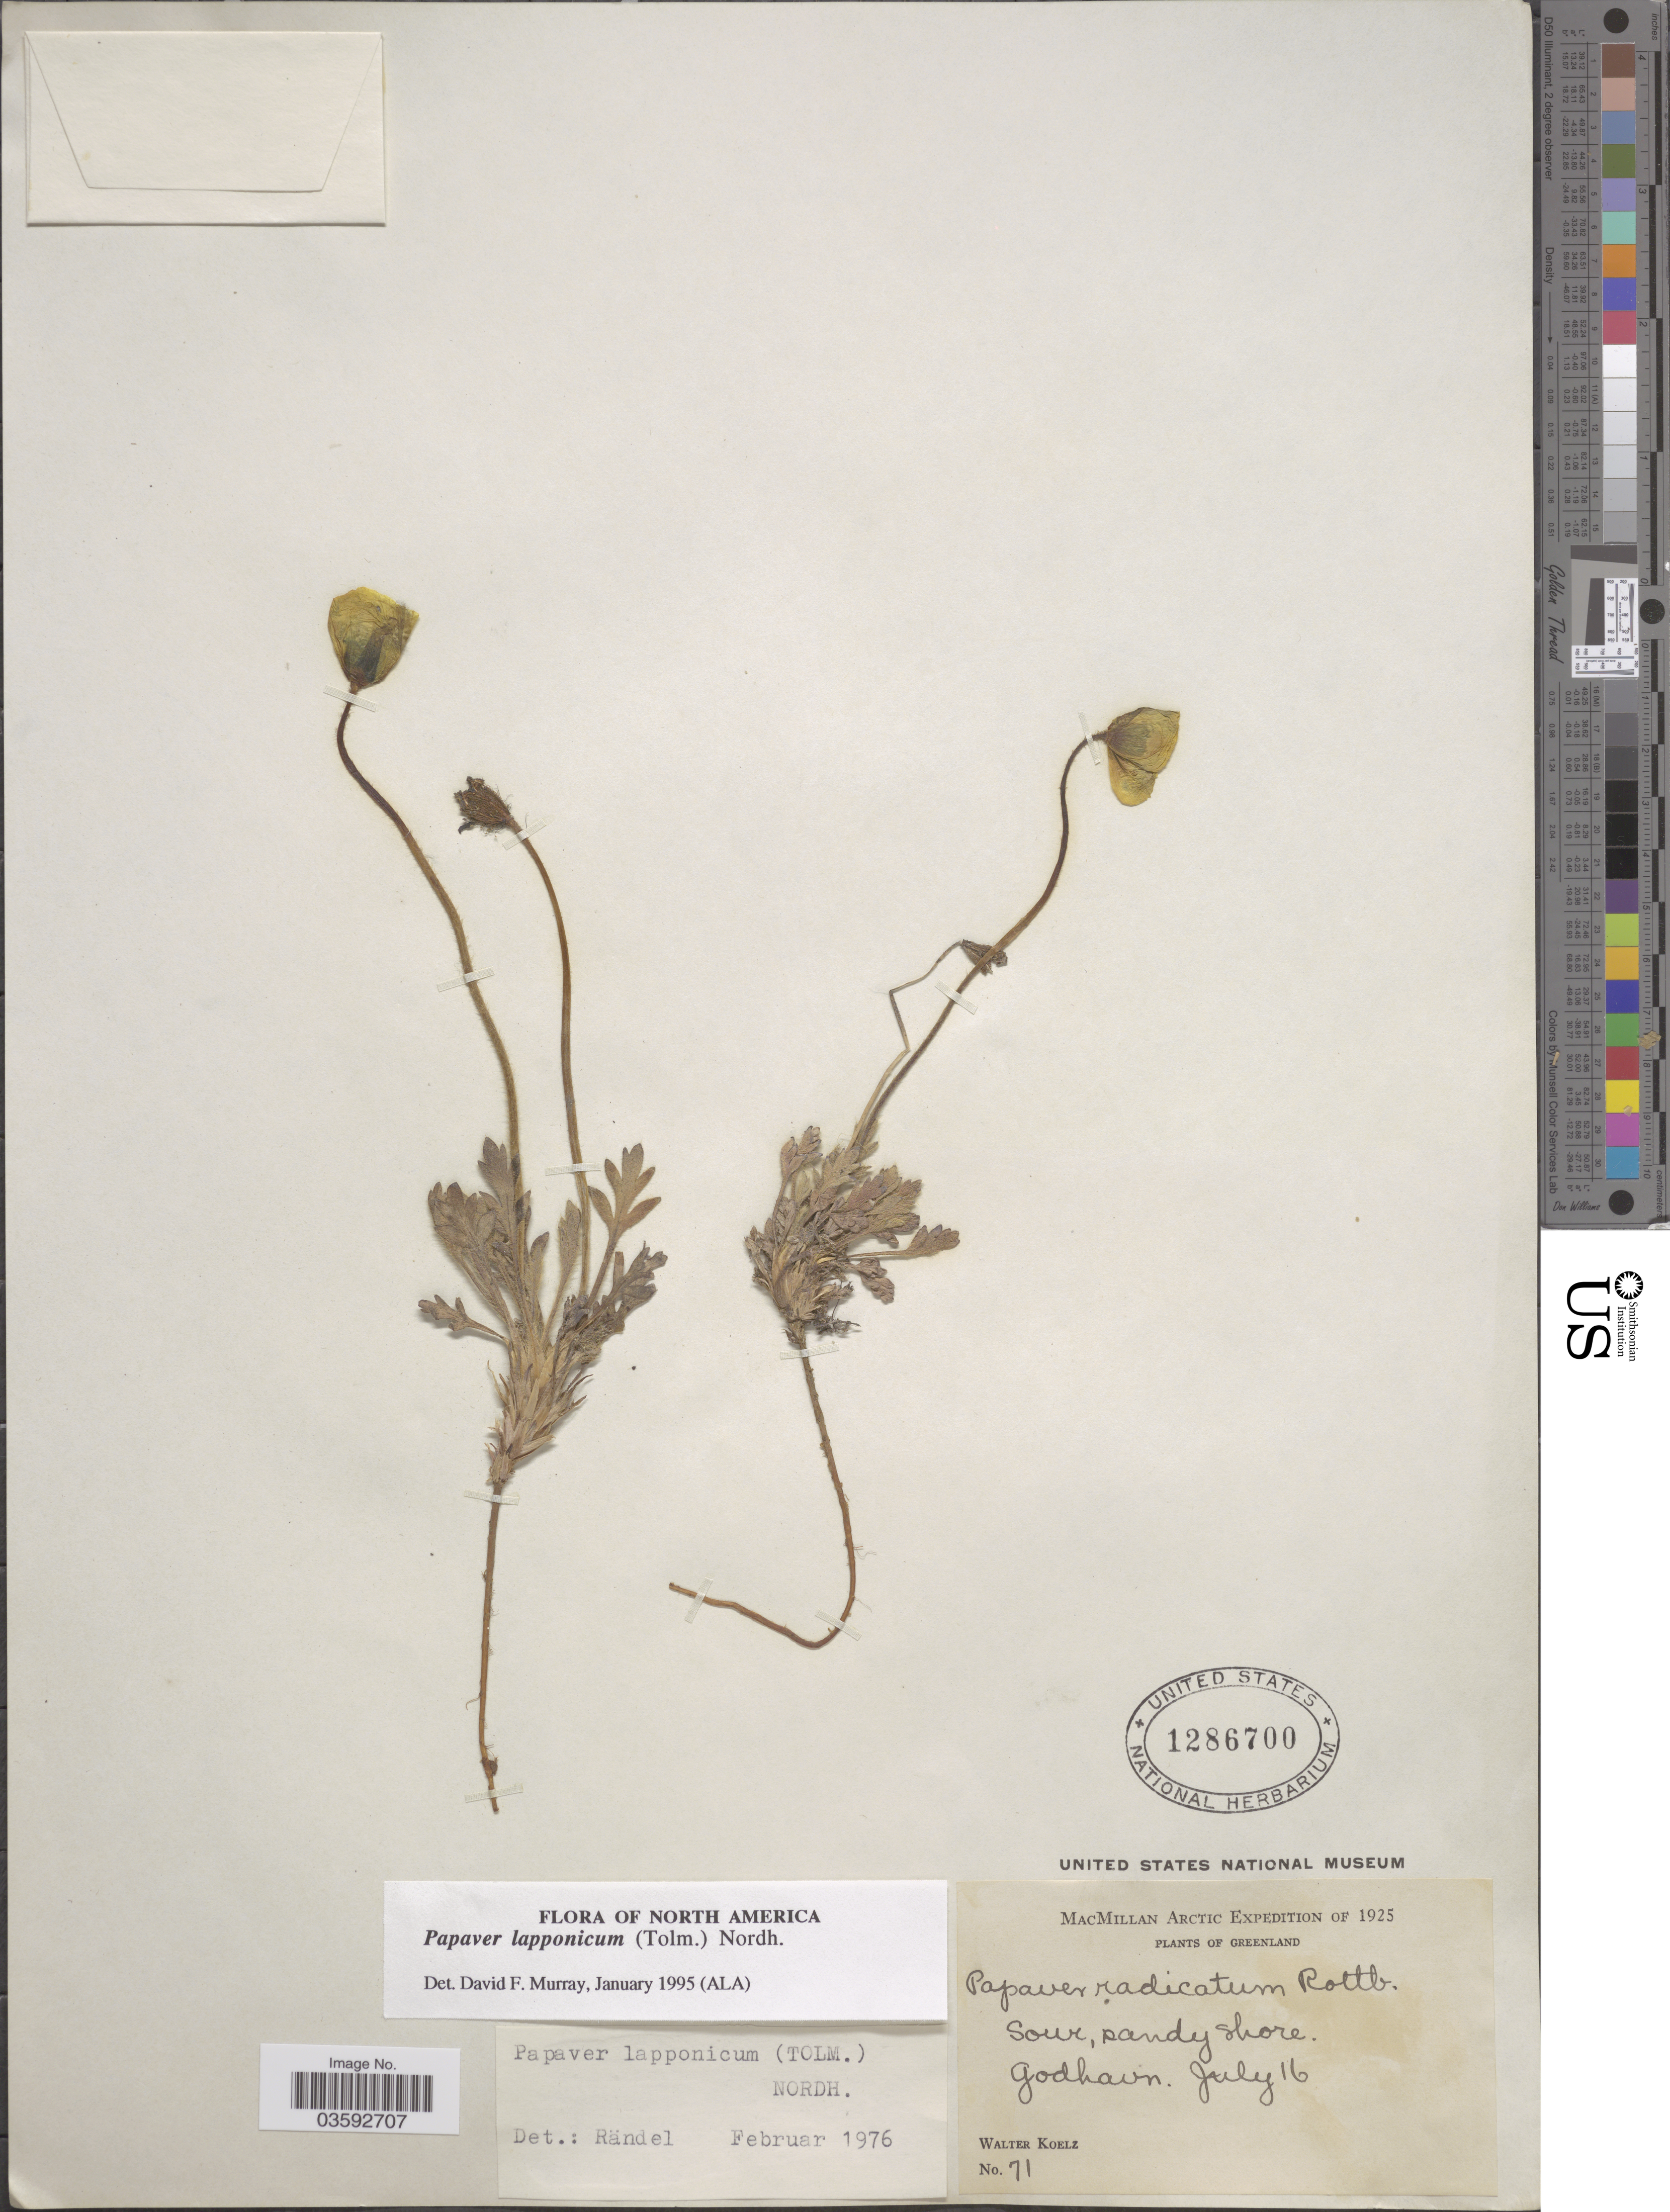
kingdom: Plantae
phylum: Tracheophyta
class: Magnoliopsida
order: Ranunculales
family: Papaveraceae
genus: Papaver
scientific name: Papaver lapponicum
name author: (Tolm.) Nordh.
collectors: W. N. Koelz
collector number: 71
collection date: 1925-07-16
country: Greenland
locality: Arctic. Godhavn.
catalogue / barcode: US 1286700